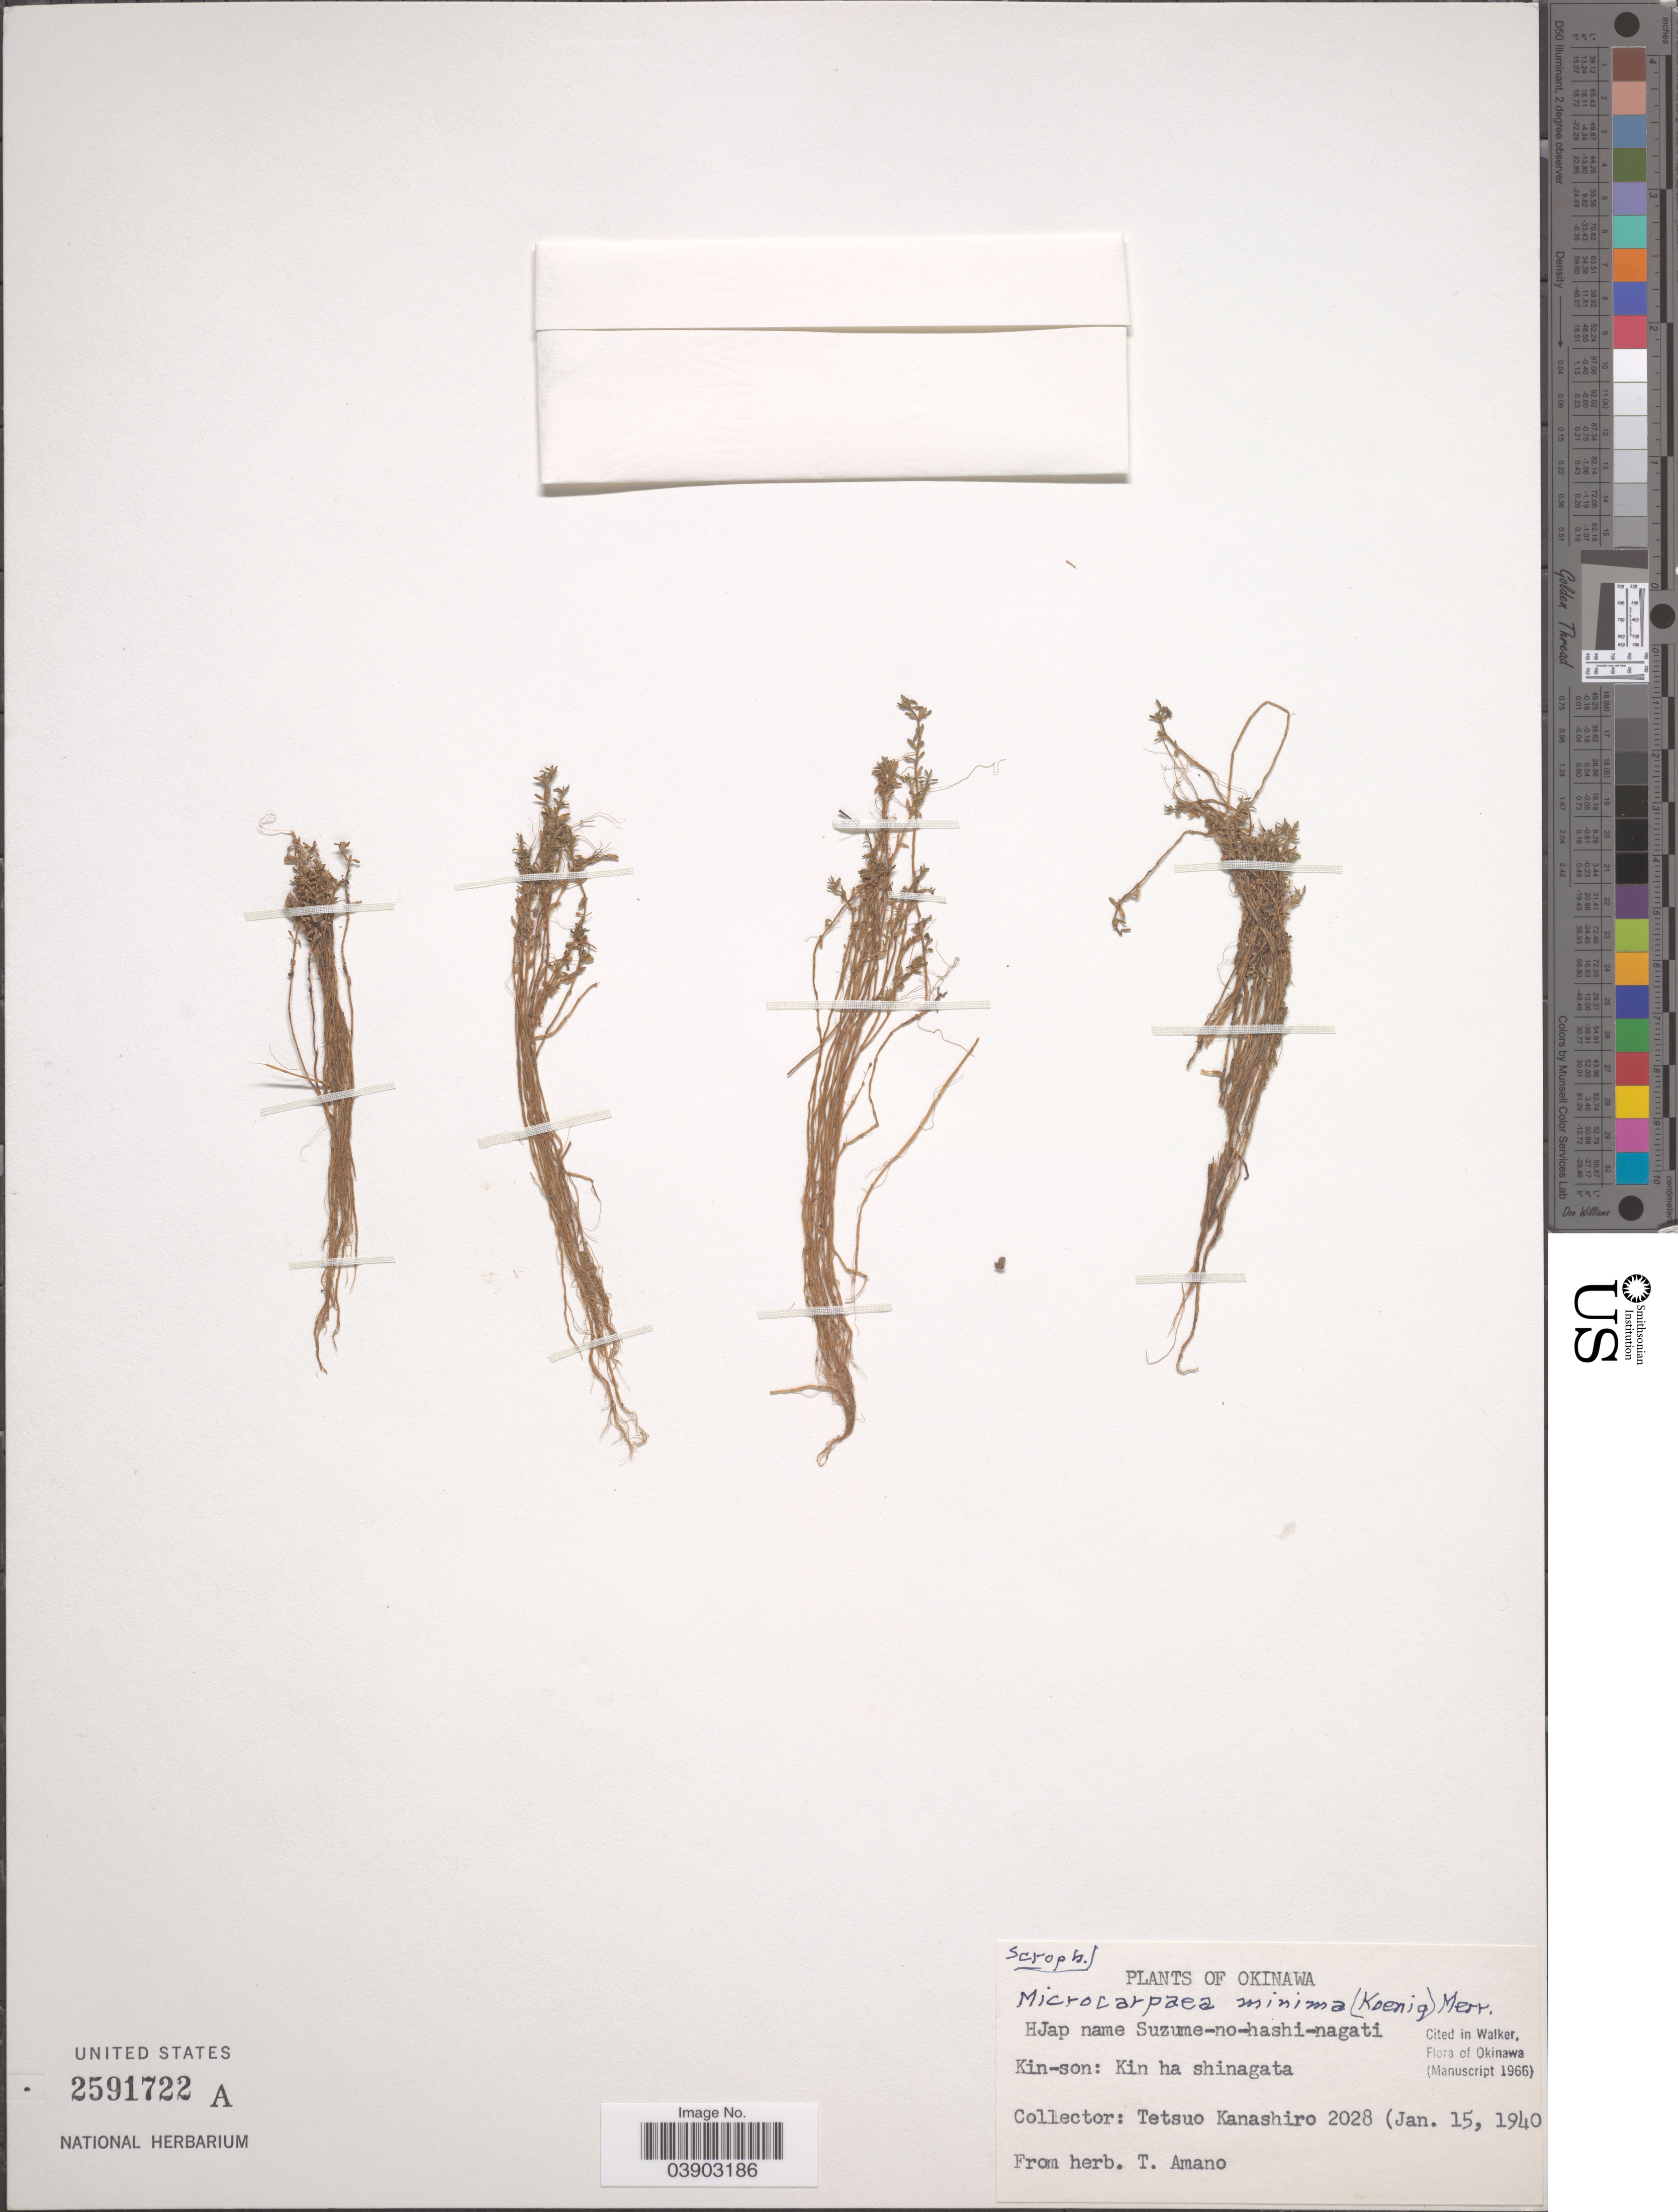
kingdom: Plantae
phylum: Tracheophyta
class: Magnoliopsida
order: Lamiales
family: Phrymaceae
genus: Microcarpaea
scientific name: Microcarpaea minima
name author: (K.D. Koenig ex Retz.) Merr.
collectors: T. Kanashiro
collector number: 2028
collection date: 1940-01-15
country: Japan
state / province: Okinawa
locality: Kin-son: Kin ha shinagata.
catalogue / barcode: US 2591722A